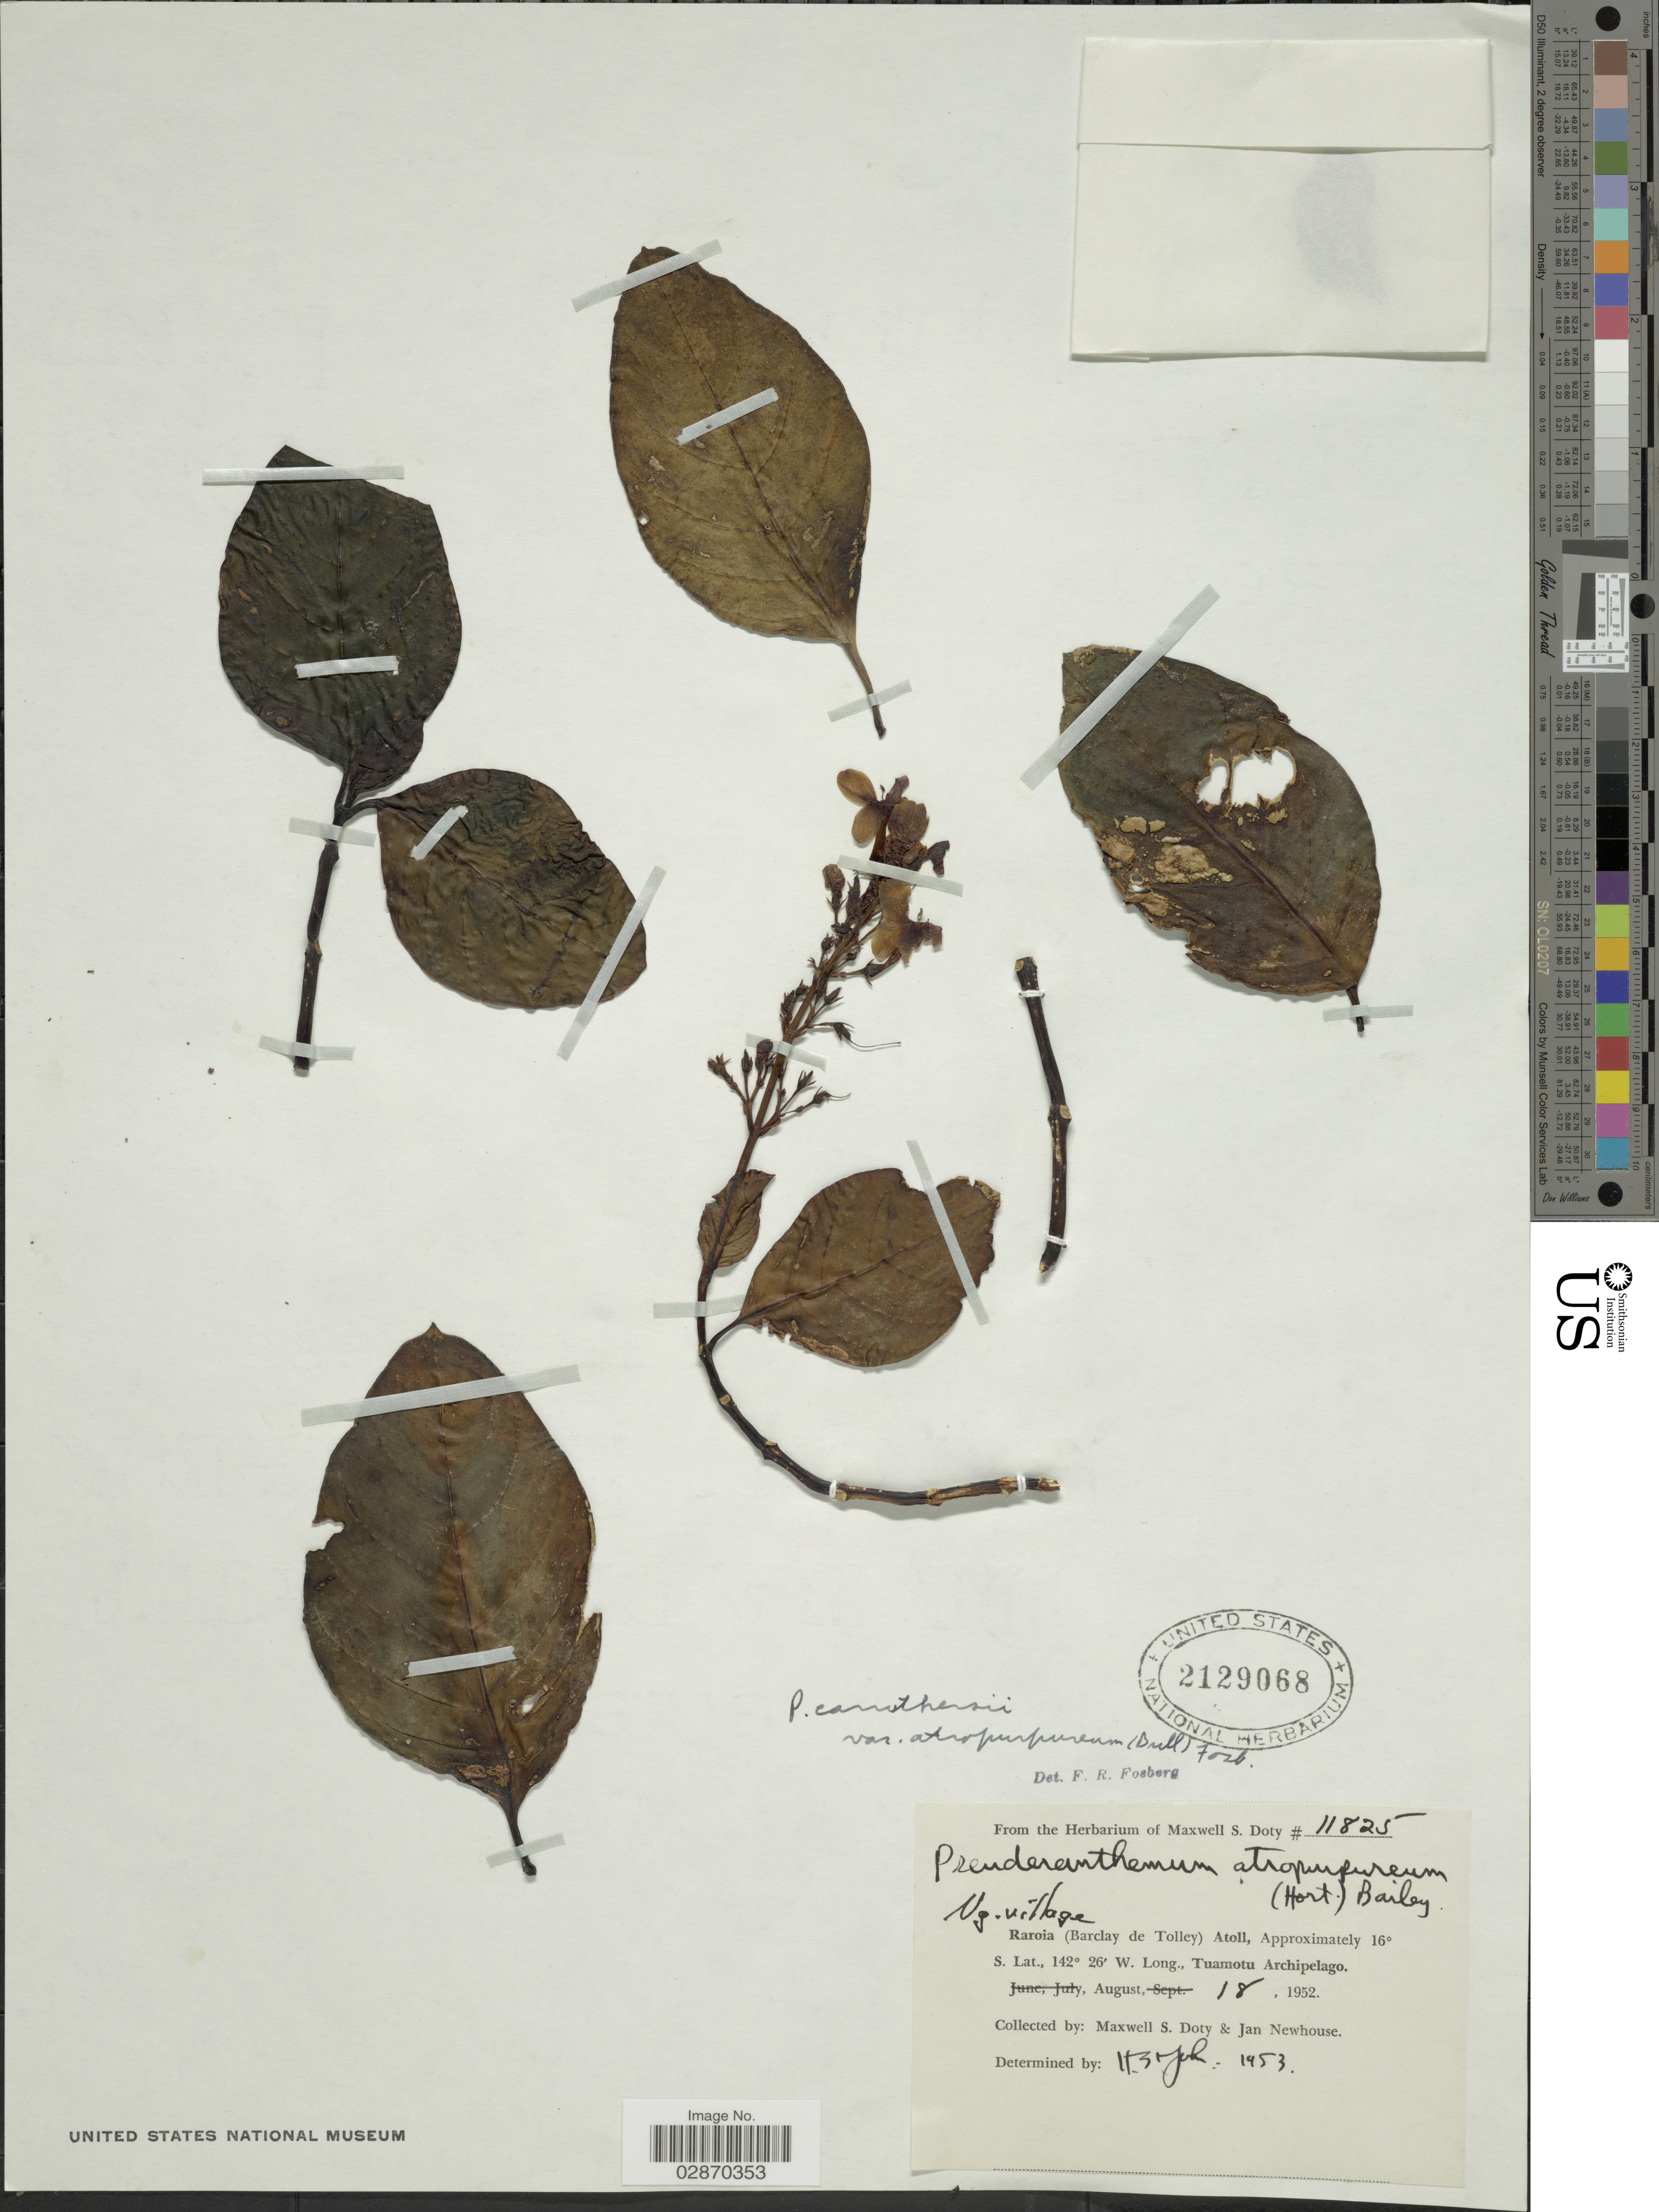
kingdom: Plantae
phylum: Tracheophyta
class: Magnoliopsida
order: Lamiales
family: Acanthaceae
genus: Pseuderanthemum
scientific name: Pseuderanthemum carruthersii var. atropurpureum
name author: (W. Bull) Fosberg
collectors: M. S. Doty & J. Newhouse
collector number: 11825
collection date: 1952-08-18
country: French Polynesia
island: Raroia [Barclay de Tolley] Atoll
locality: Raroia (Barclay de Tolley) Atoll, Tuamotu Archipelago.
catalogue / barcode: US 2129068